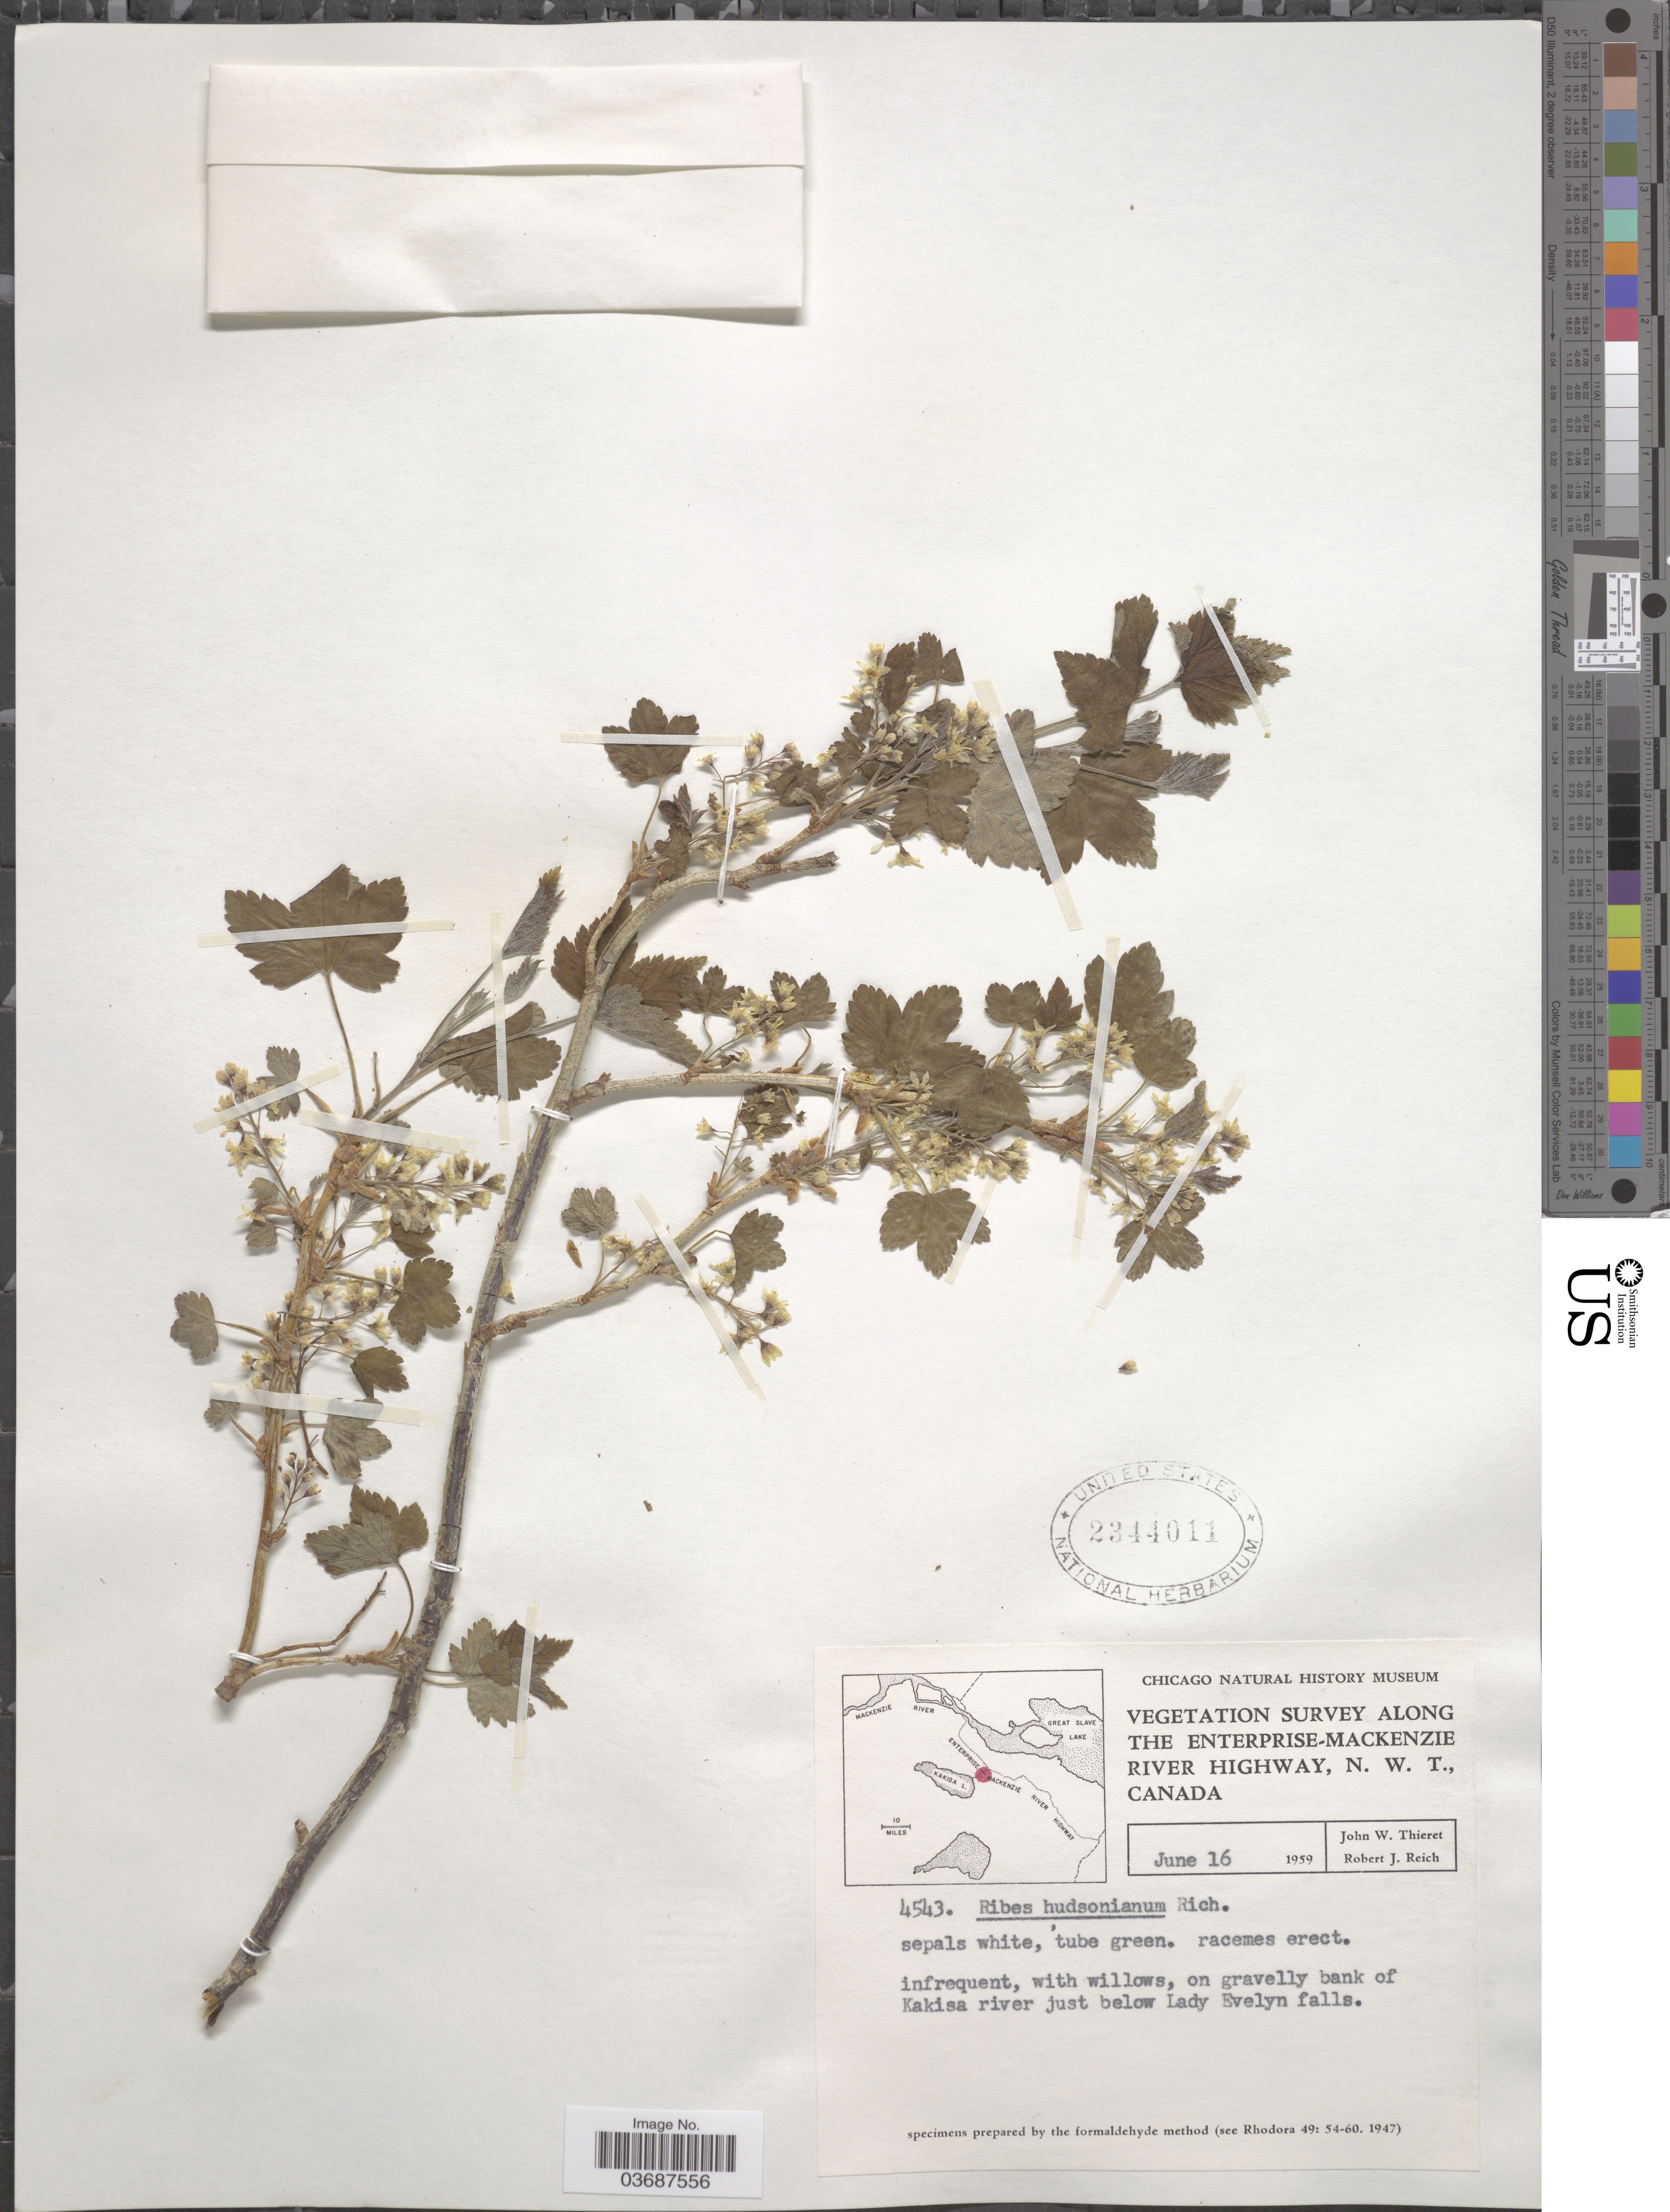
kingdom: Plantae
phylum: Tracheophyta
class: Magnoliopsida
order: Saxifragales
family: Grossulariaceae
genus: Ribes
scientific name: Ribes hudsonianum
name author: Richardson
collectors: J. W. Thieret & R. Reich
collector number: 4543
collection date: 1959-06-16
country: Canada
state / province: Northwest Territories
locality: Vegetation Survey along the Enterprise-Mackenzie River Highway, N. W. T. On gravelly bank of Kakisa river just below Lady Evelyn falls.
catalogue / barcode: US 2344011